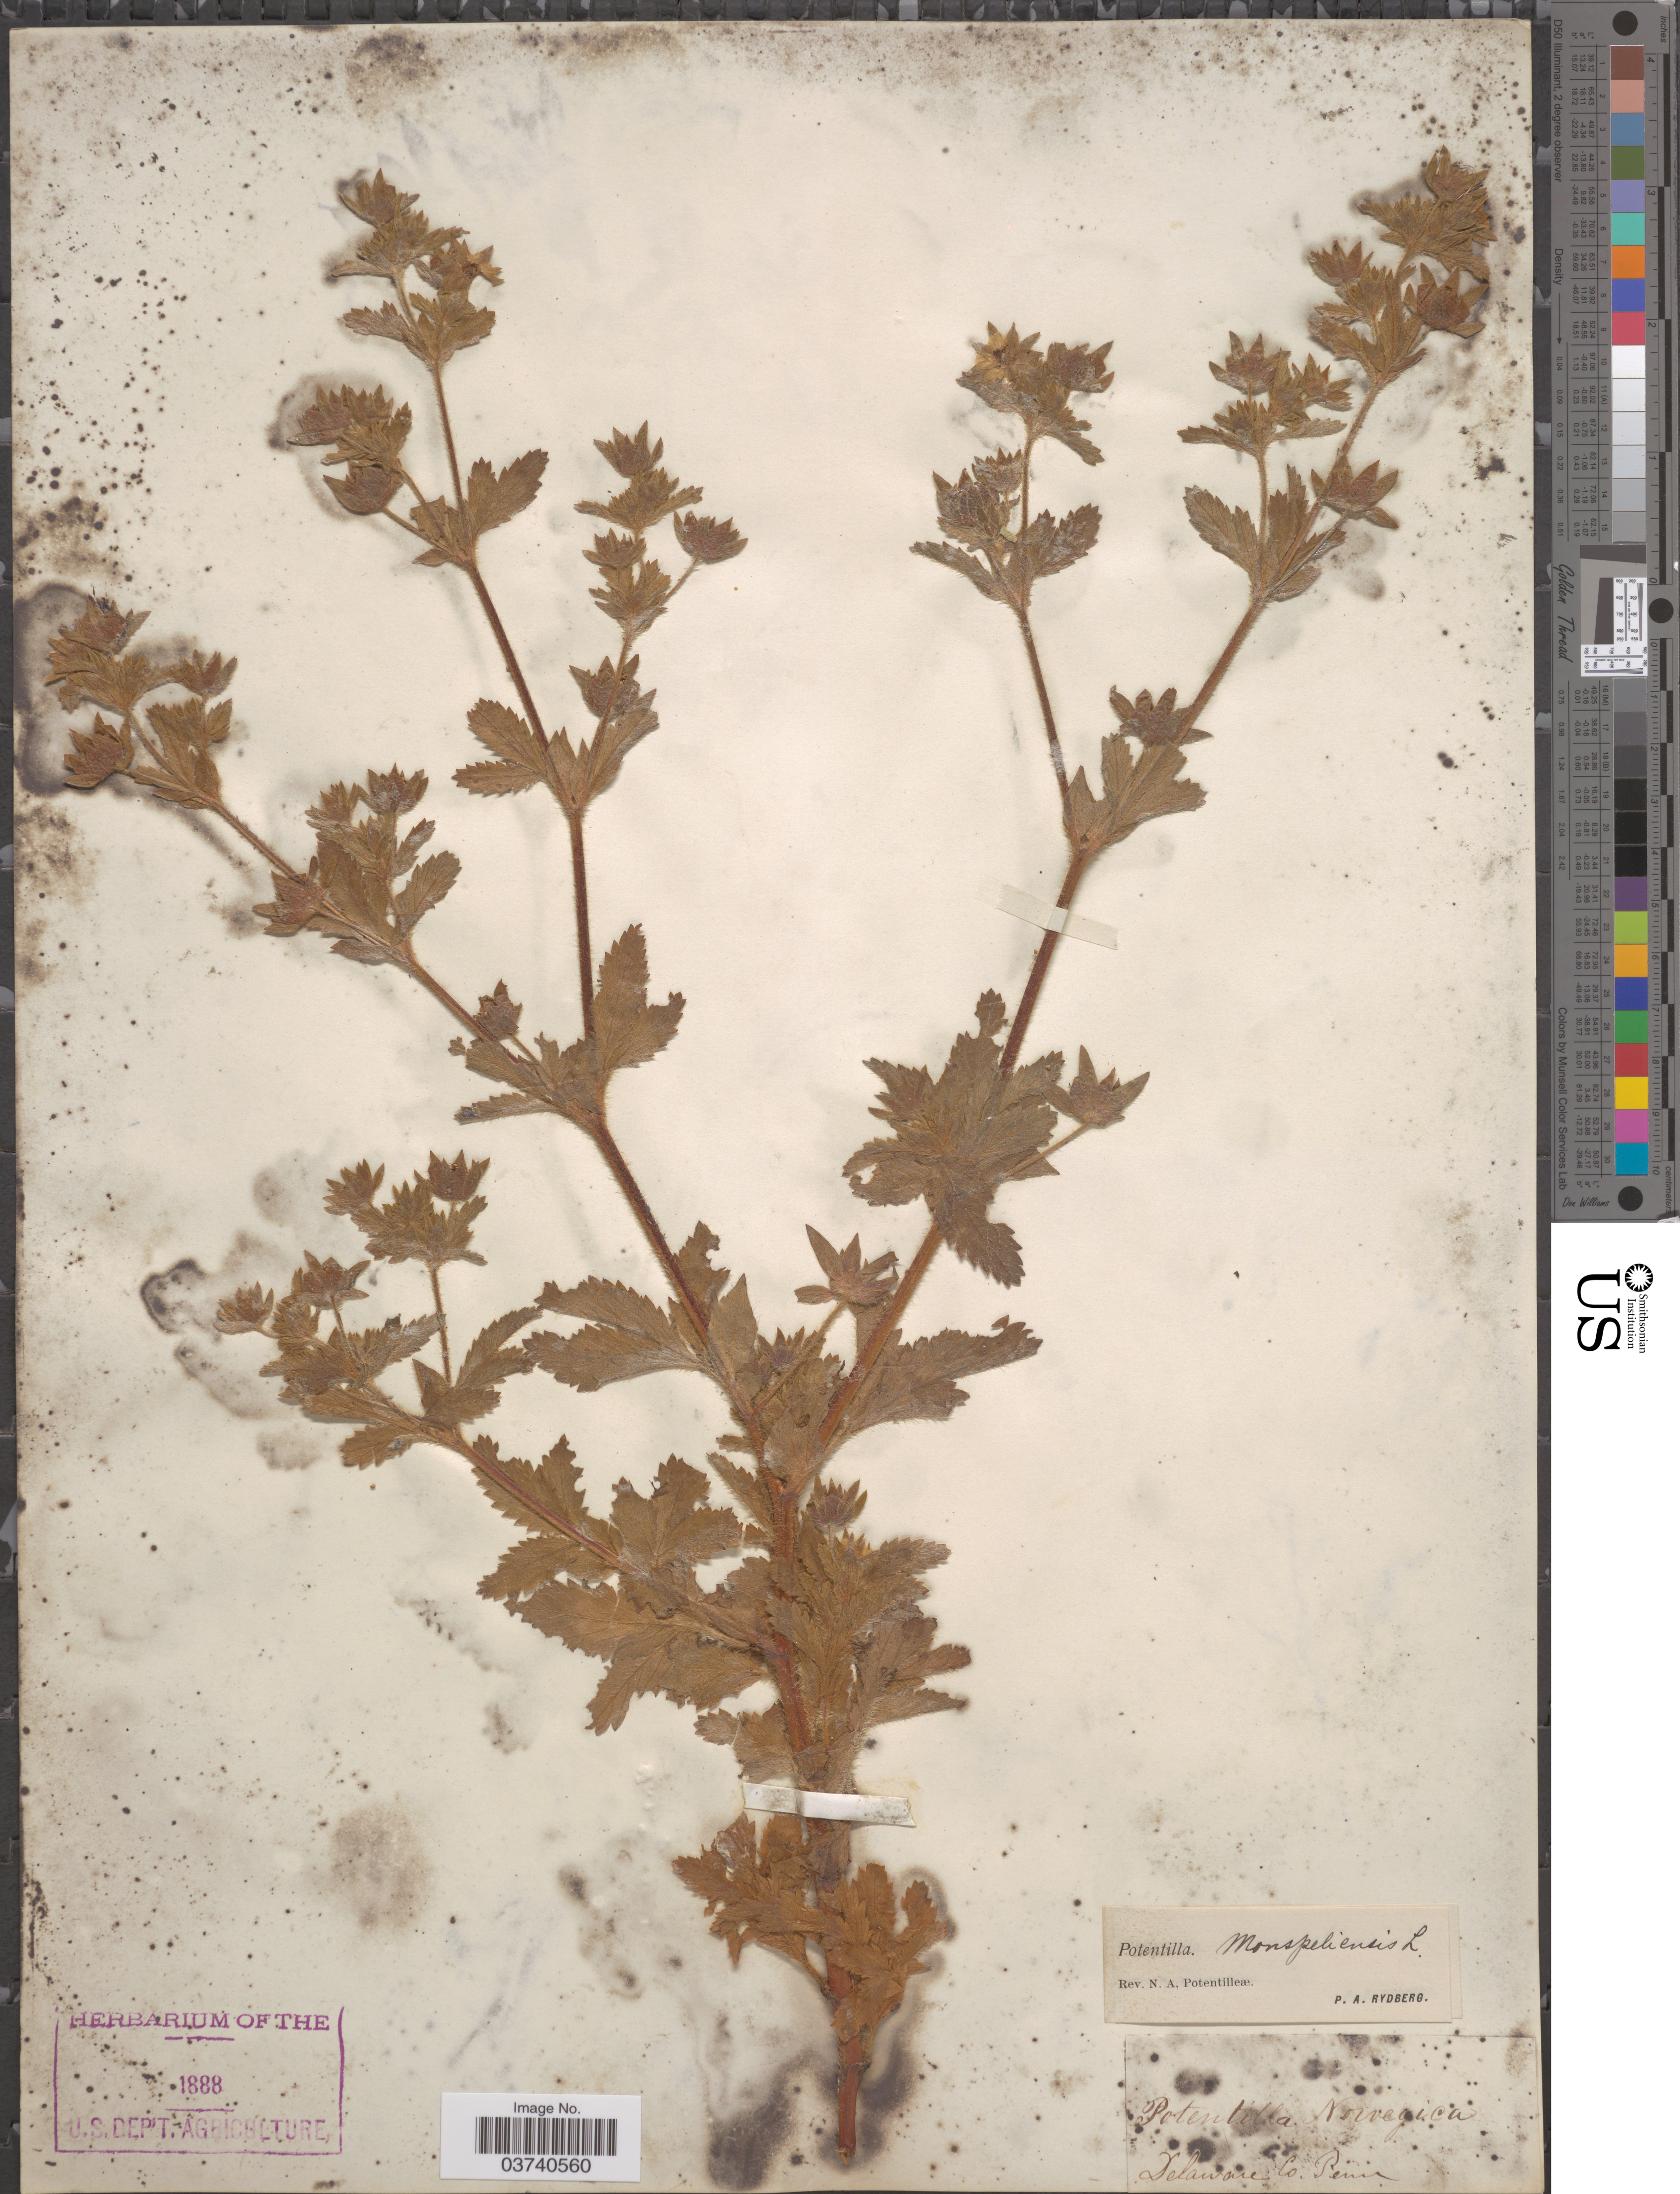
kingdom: Plantae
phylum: Tracheophyta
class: Magnoliopsida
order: Rosales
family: Rosaceae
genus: Potentilla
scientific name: Potentilla norvegica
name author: L.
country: United States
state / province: Pennsylvania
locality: Delaware Co.